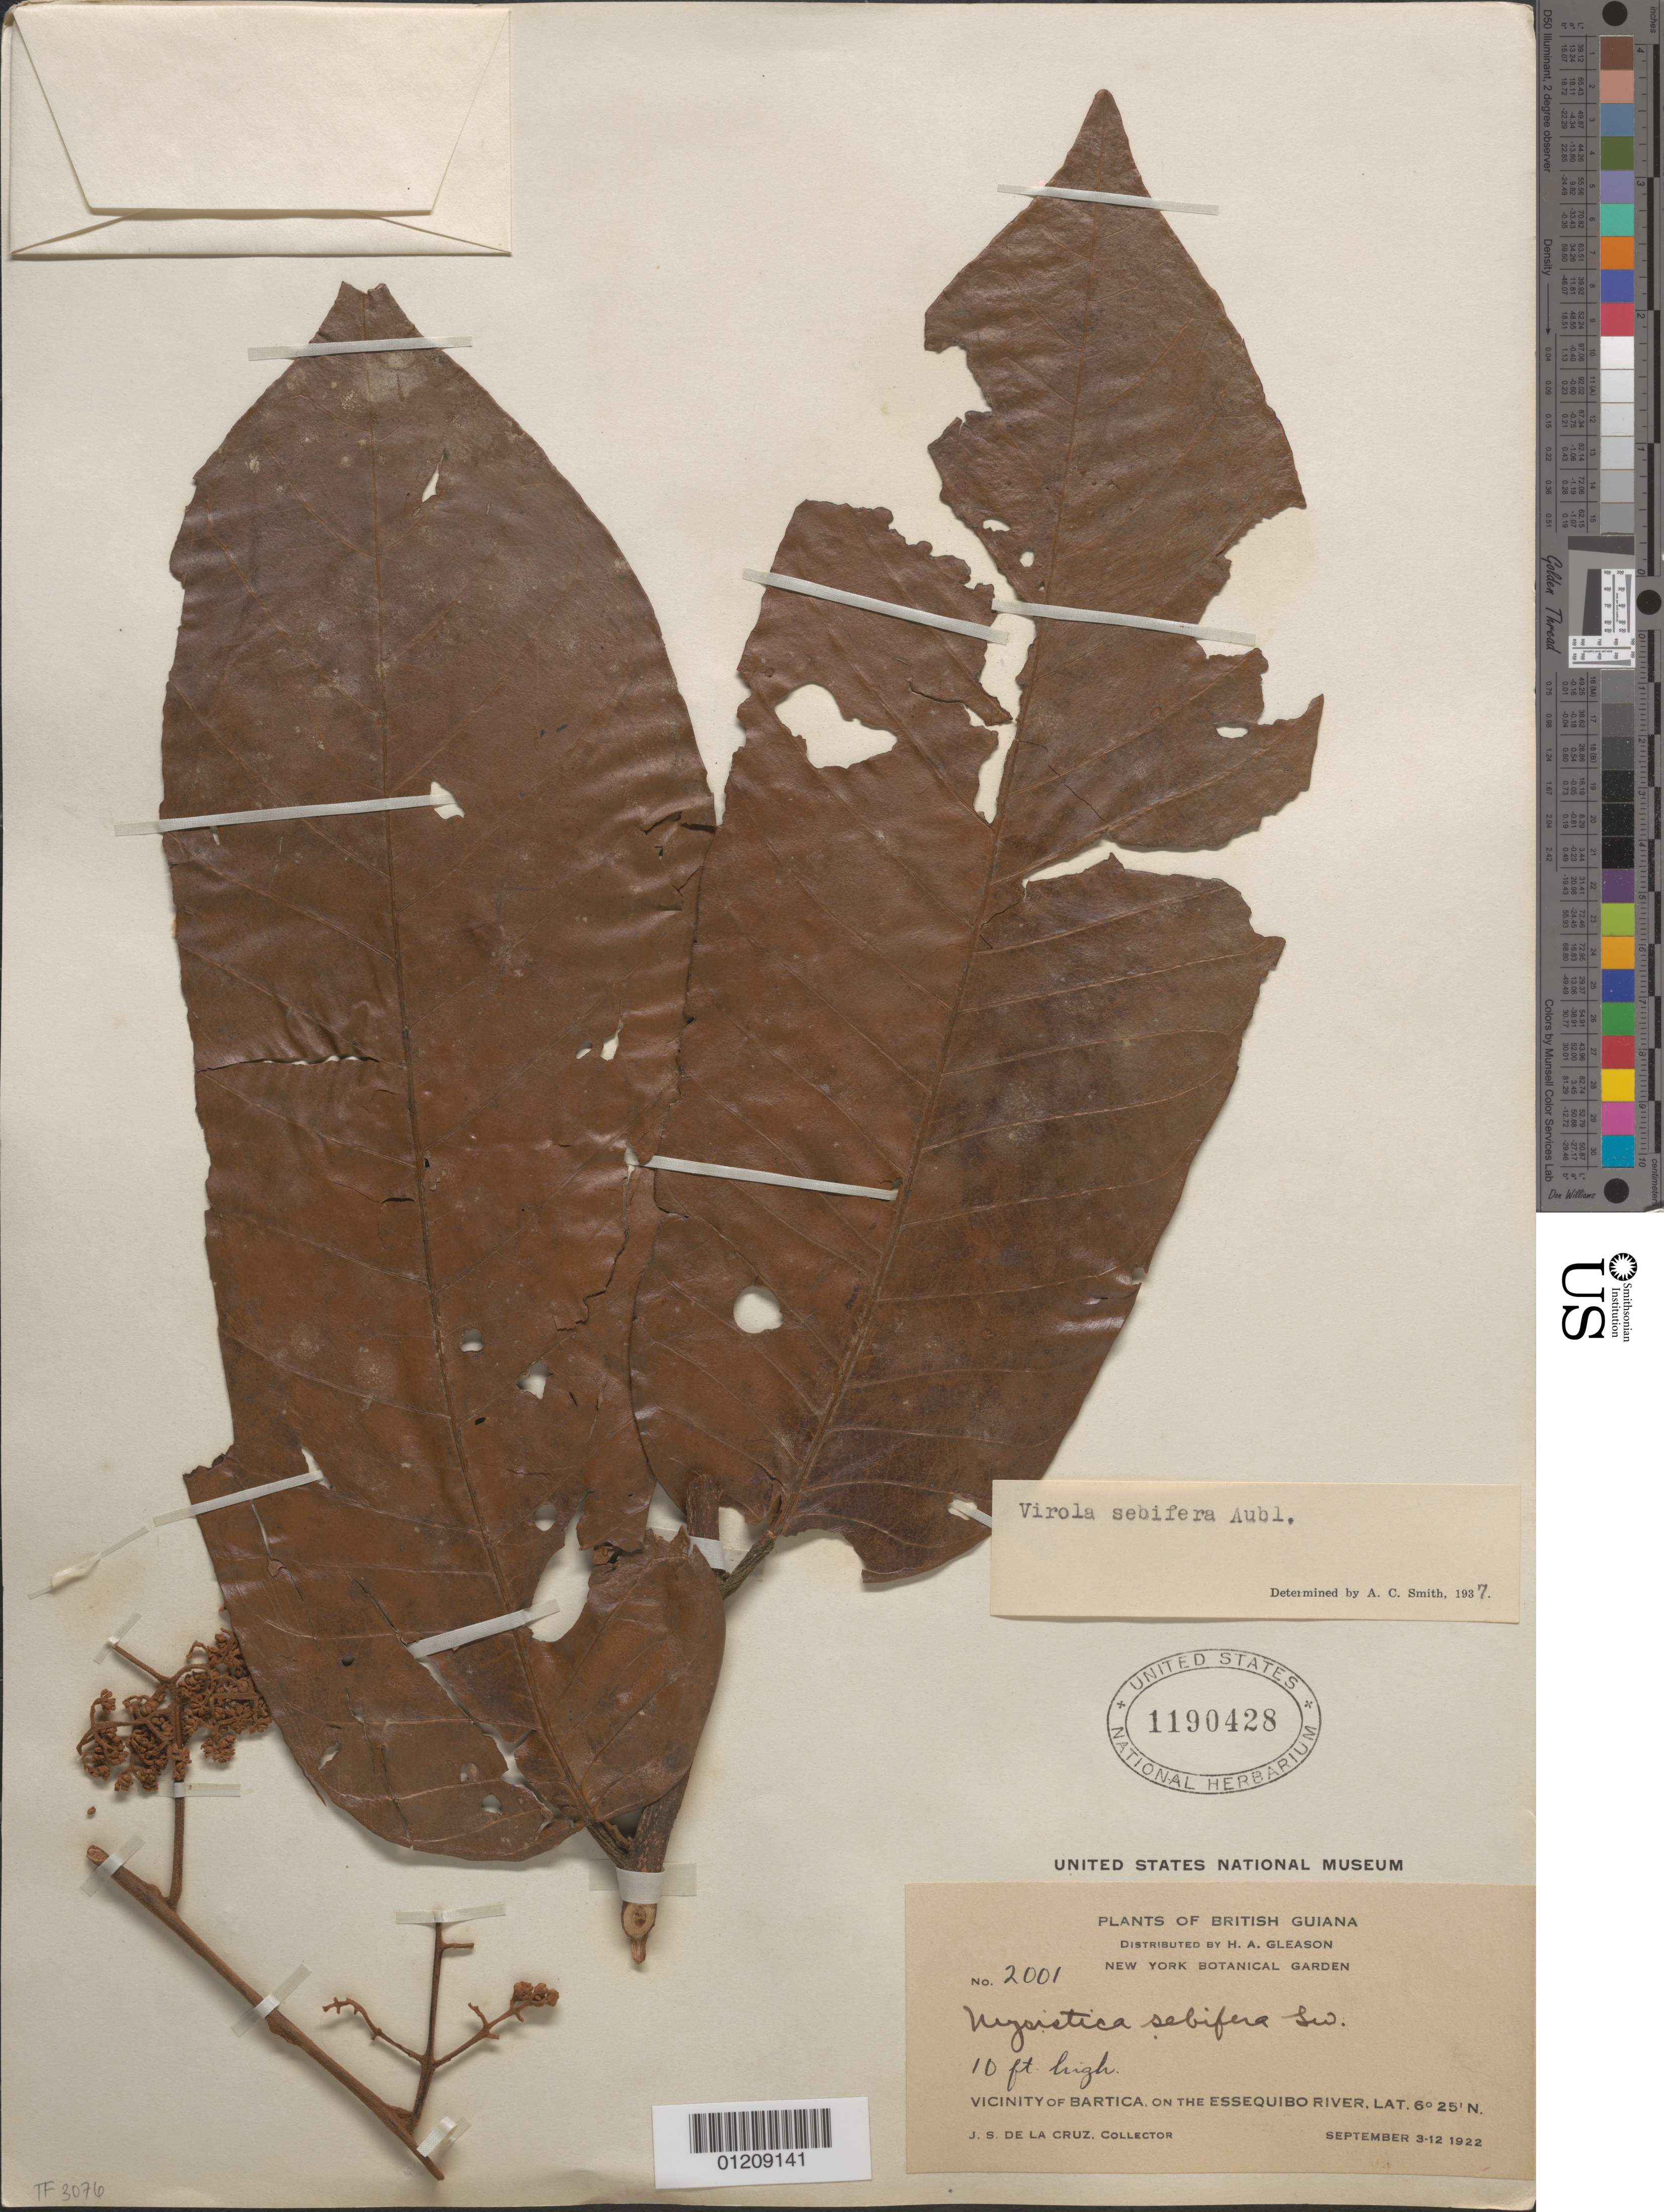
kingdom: Plantae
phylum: Tracheophyta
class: Magnoliopsida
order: Magnoliales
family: Myristicaceae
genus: Virola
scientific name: Virola sebifera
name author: Aubl.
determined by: Smith, A. C.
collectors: J. S. de la Cruz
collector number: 2001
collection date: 1922-09-03/1922-09-12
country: Guyana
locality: Vic of Bartica, on the Essequibo River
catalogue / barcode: US 1190428